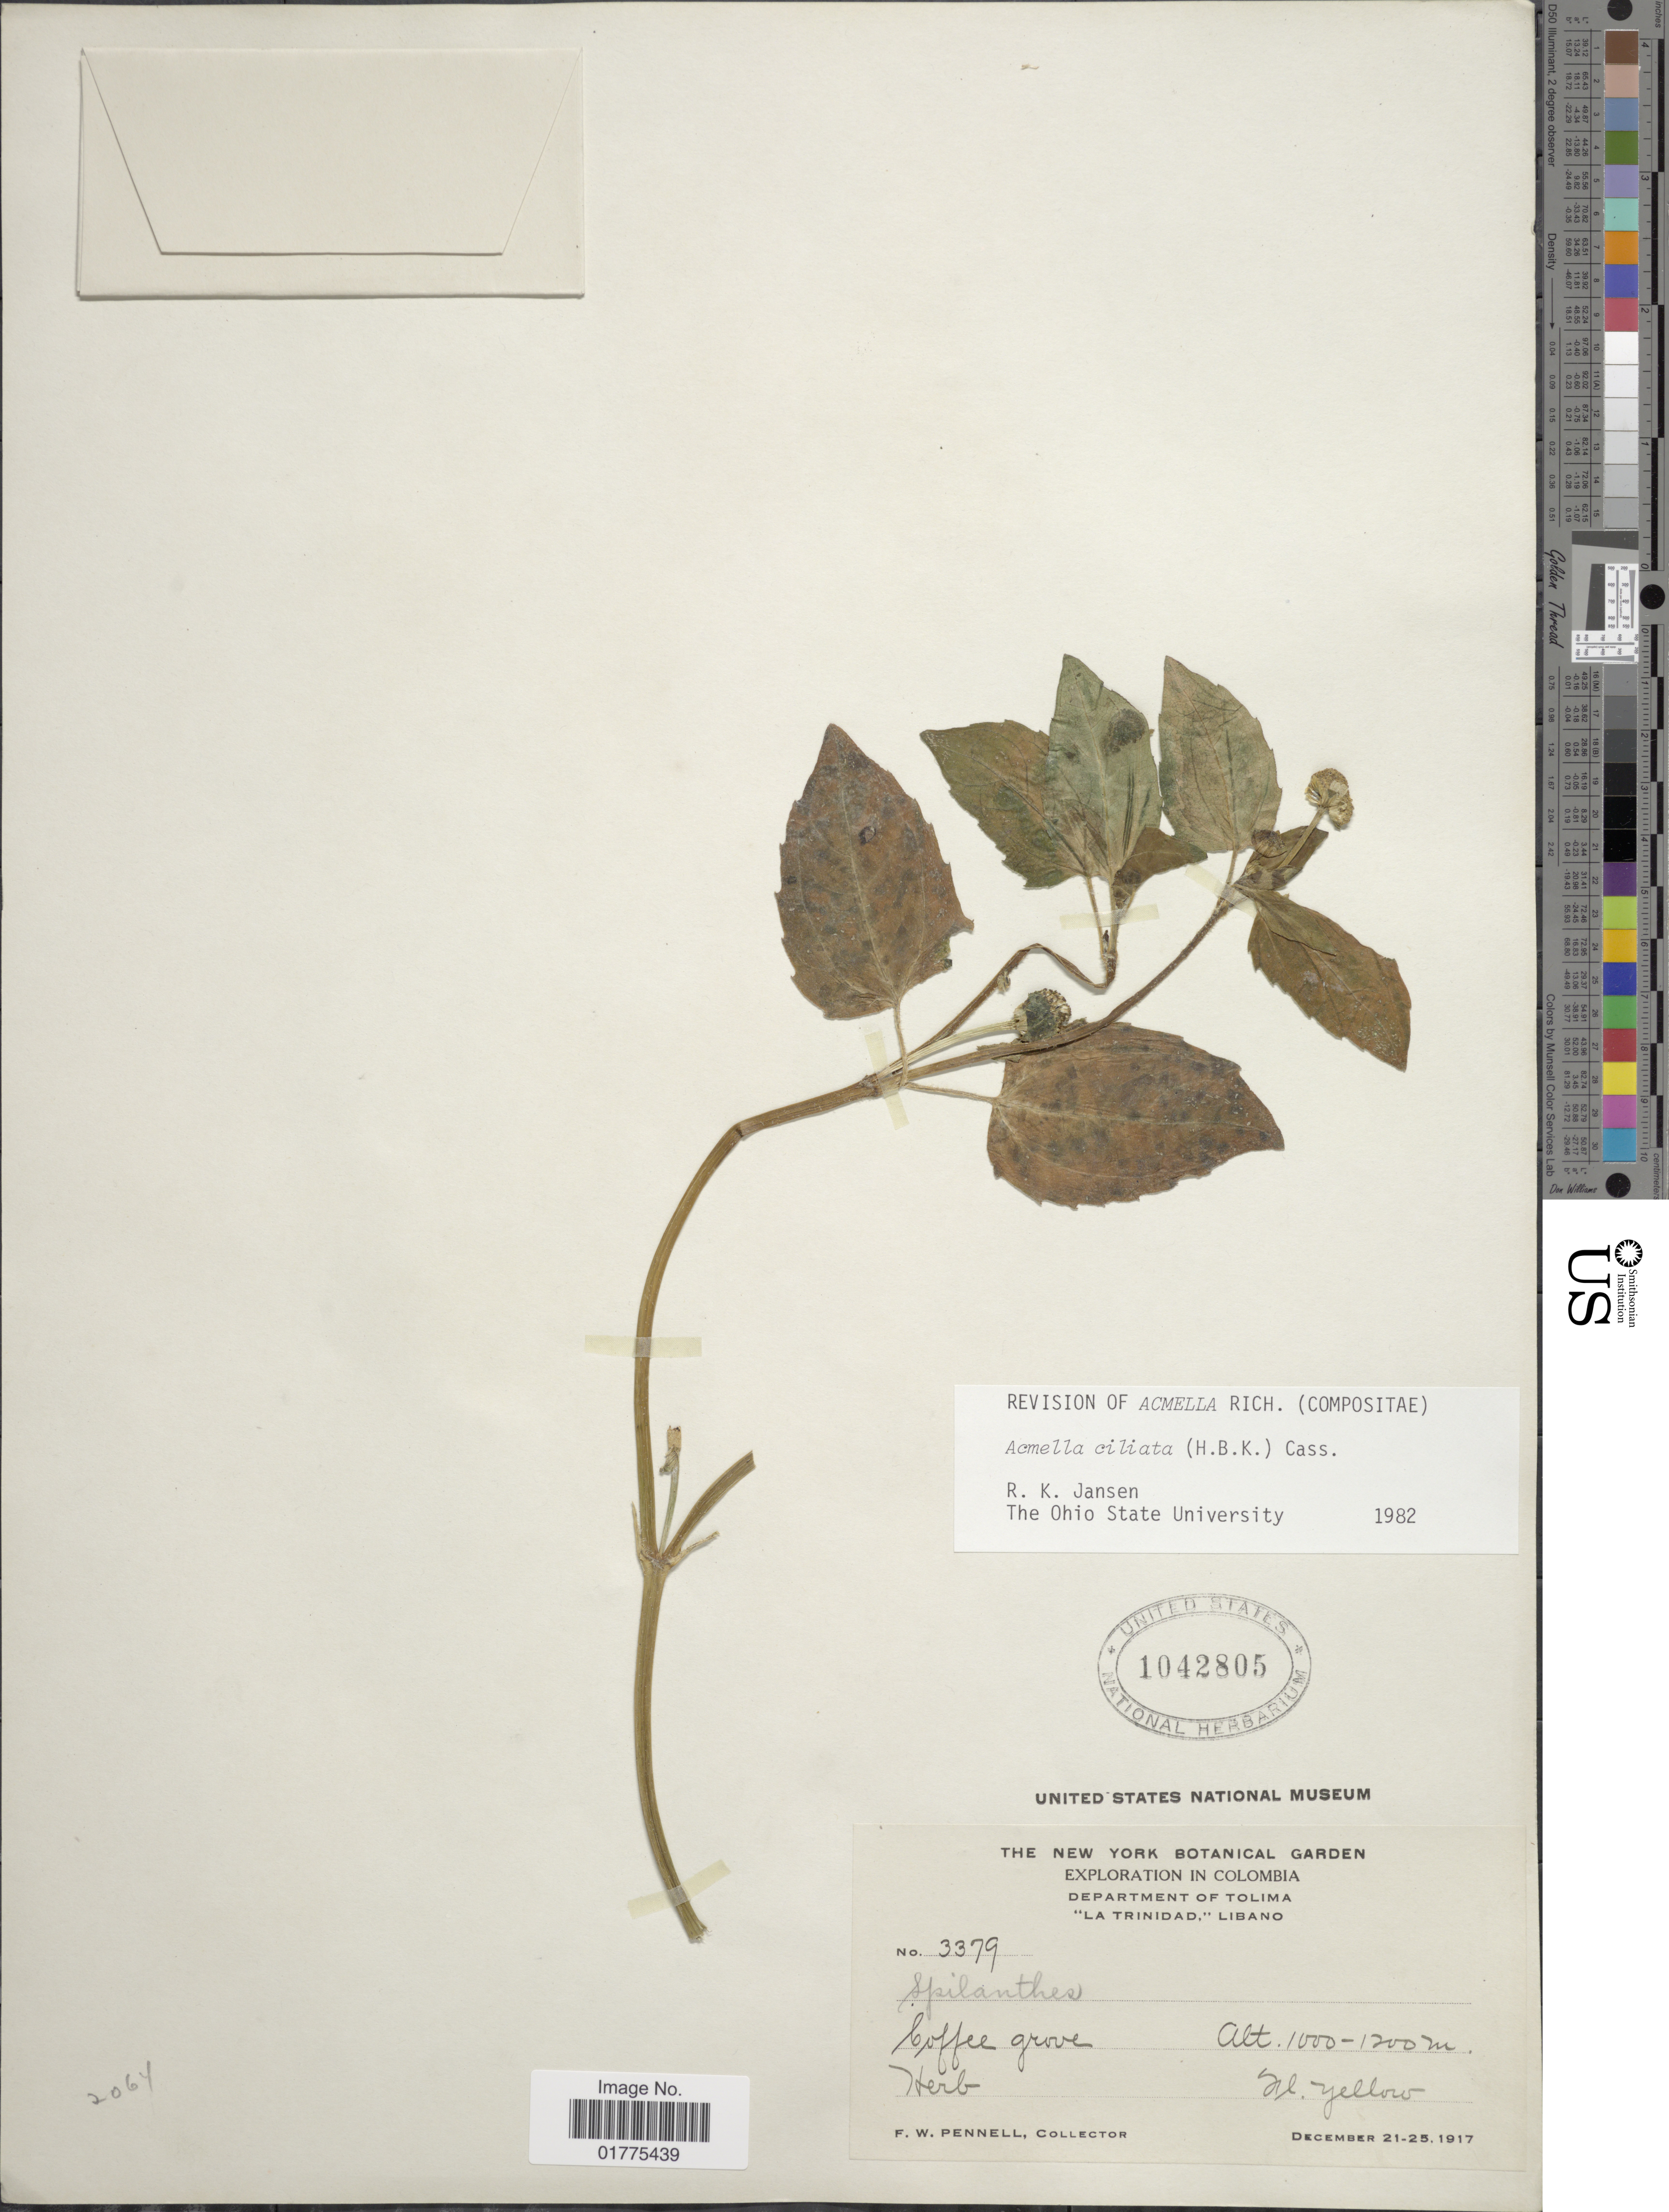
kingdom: Plantae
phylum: Tracheophyta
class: Magnoliopsida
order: Asterales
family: Asteraceae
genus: Acmella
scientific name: Acmella ciliata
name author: (Kunth) Cass.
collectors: F. W. Pennell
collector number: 3379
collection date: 1917-12-21/1917-12-25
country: Colombia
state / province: Tolima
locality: La Trinidad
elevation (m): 1000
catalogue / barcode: US 1042805